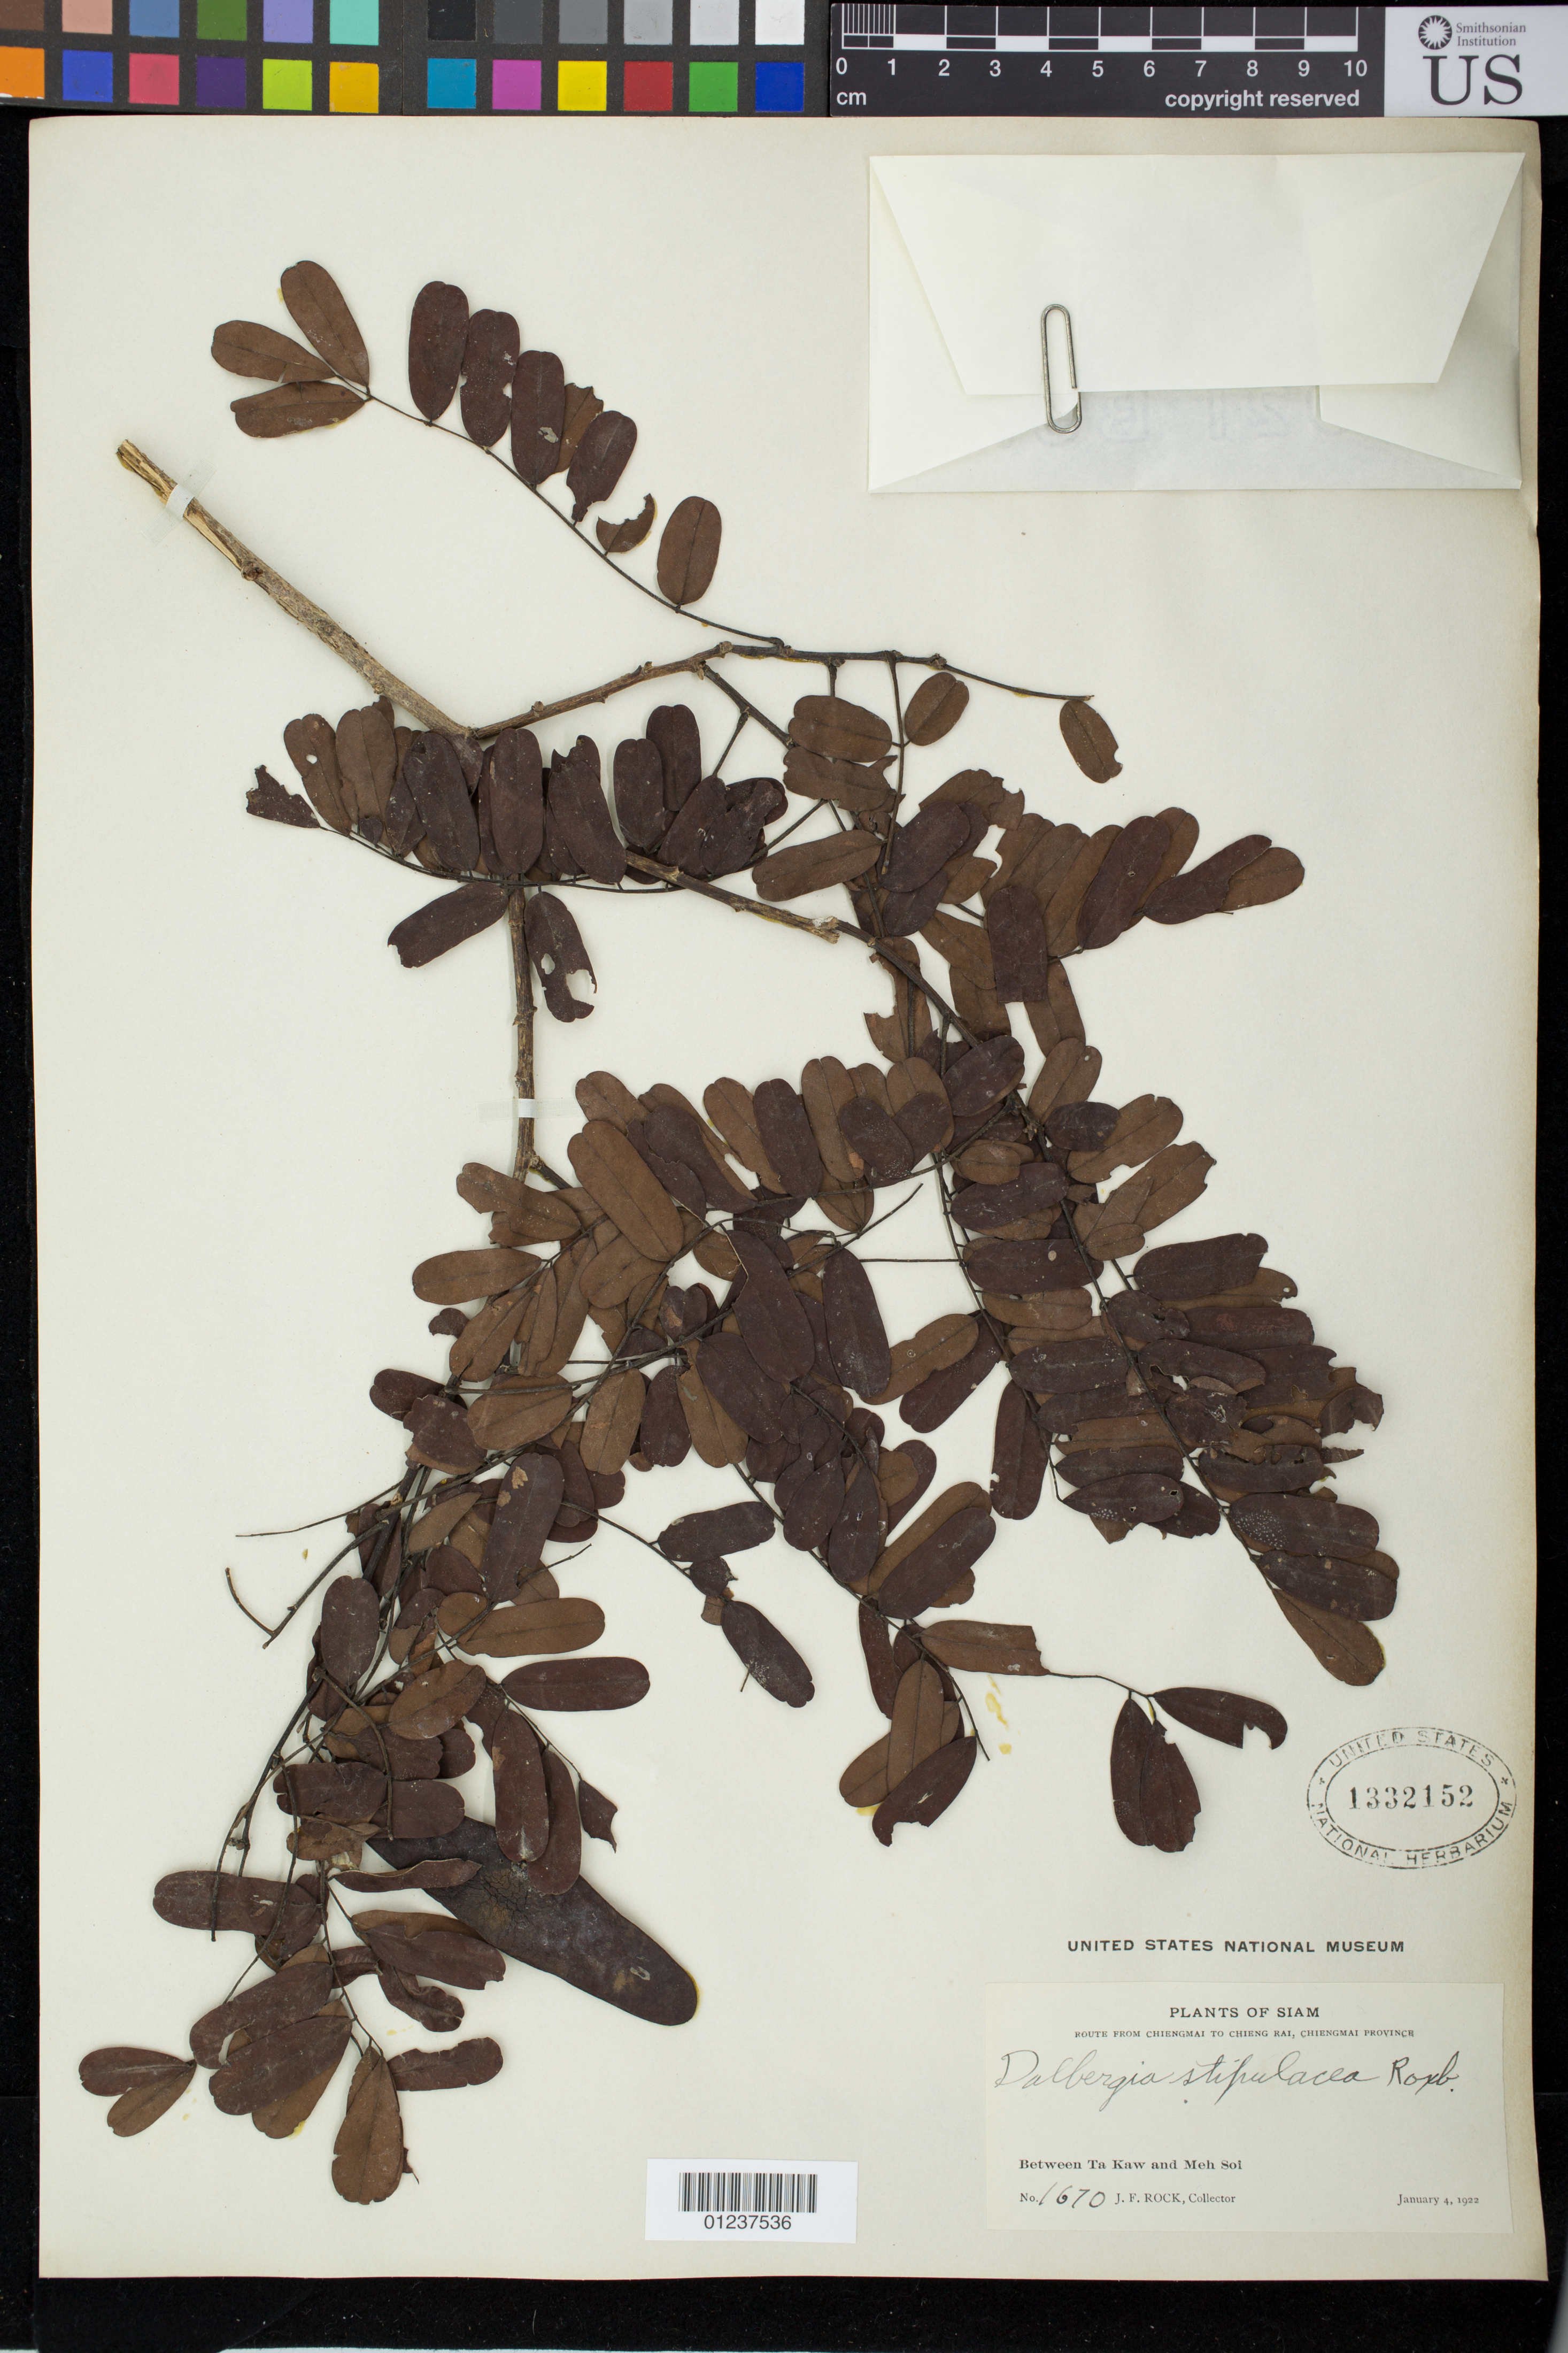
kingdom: Plantae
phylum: Tracheophyta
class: Magnoliopsida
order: Fabales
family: Fabaceae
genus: Dalbergia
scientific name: Dalbergia stipulacea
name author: Roxb.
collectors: J. F. Rock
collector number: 1670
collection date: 1922-01-04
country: Thailand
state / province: Chiang Mai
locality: Route from Chiengmai to chieng rai. Between Ta Kaw and Meh Soi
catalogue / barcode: US 1332152